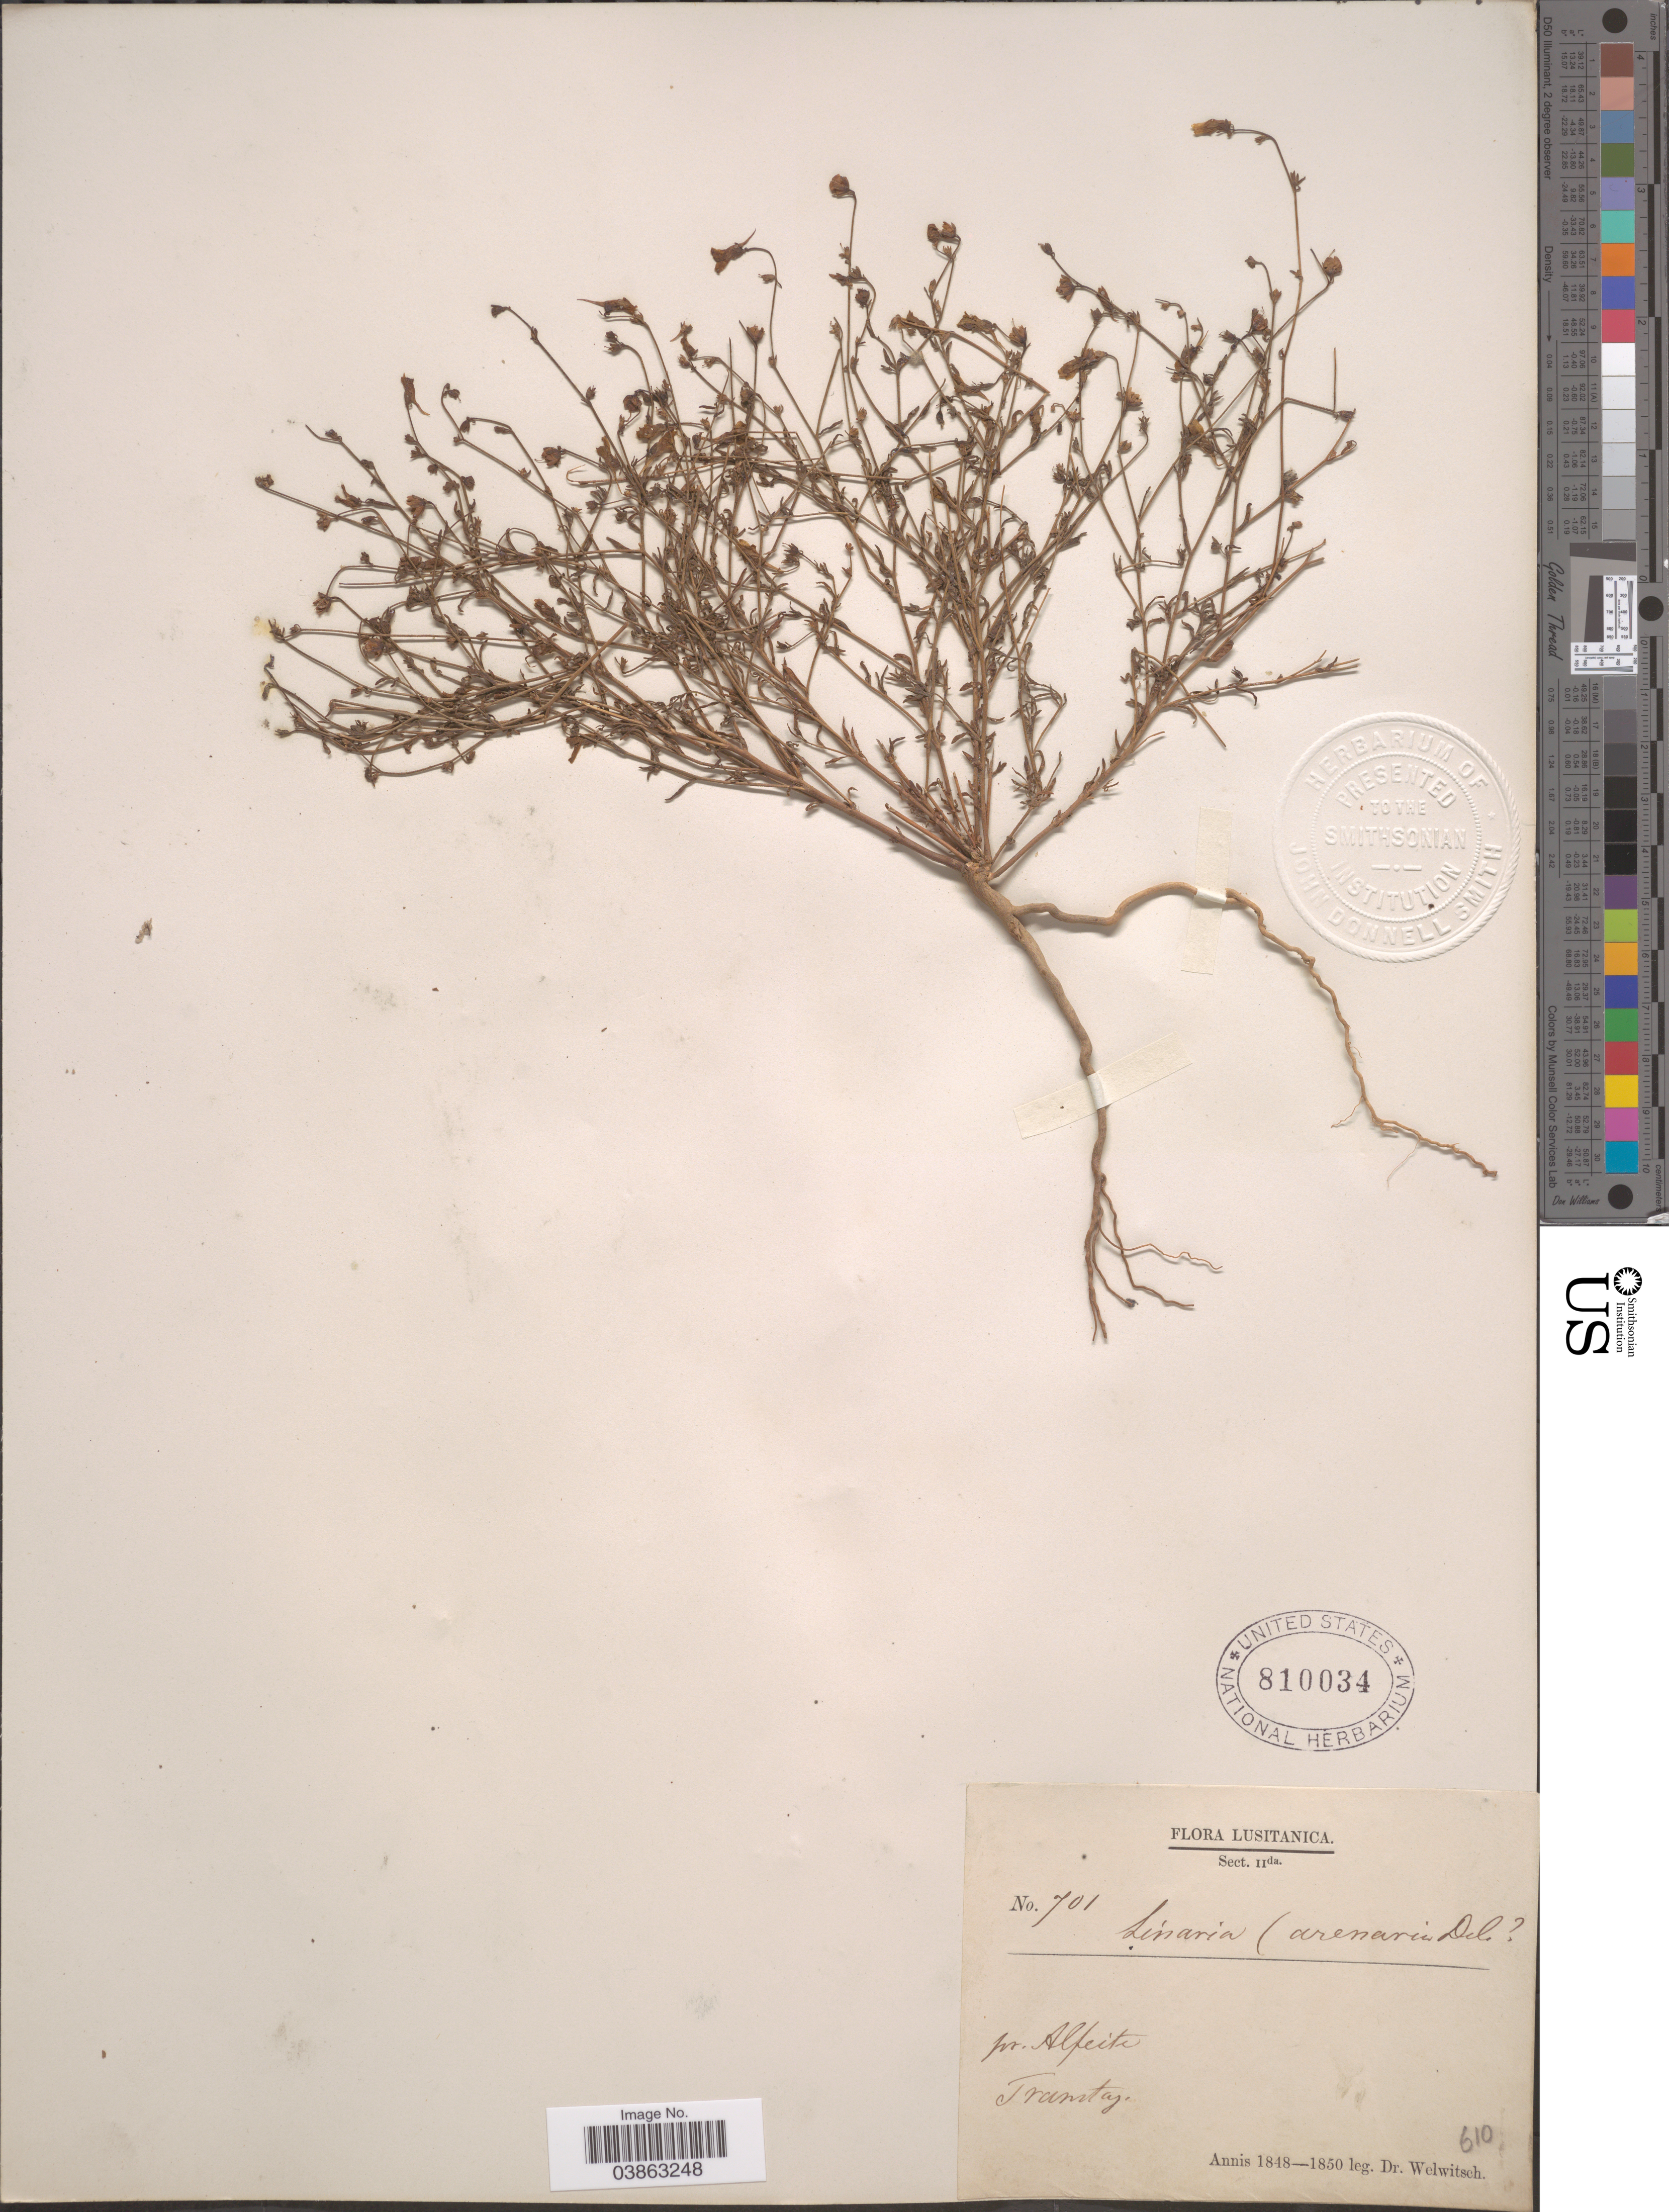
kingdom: Plantae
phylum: Tracheophyta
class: Magnoliopsida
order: Lamiales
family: Plantaginaceae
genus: Linaria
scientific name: Linaria arenaria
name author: DC.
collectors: -. Welwitsch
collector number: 701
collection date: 1848/1850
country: Portugal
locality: Lusitanica. Pr. Alfeite. Transtag.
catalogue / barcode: US 810034